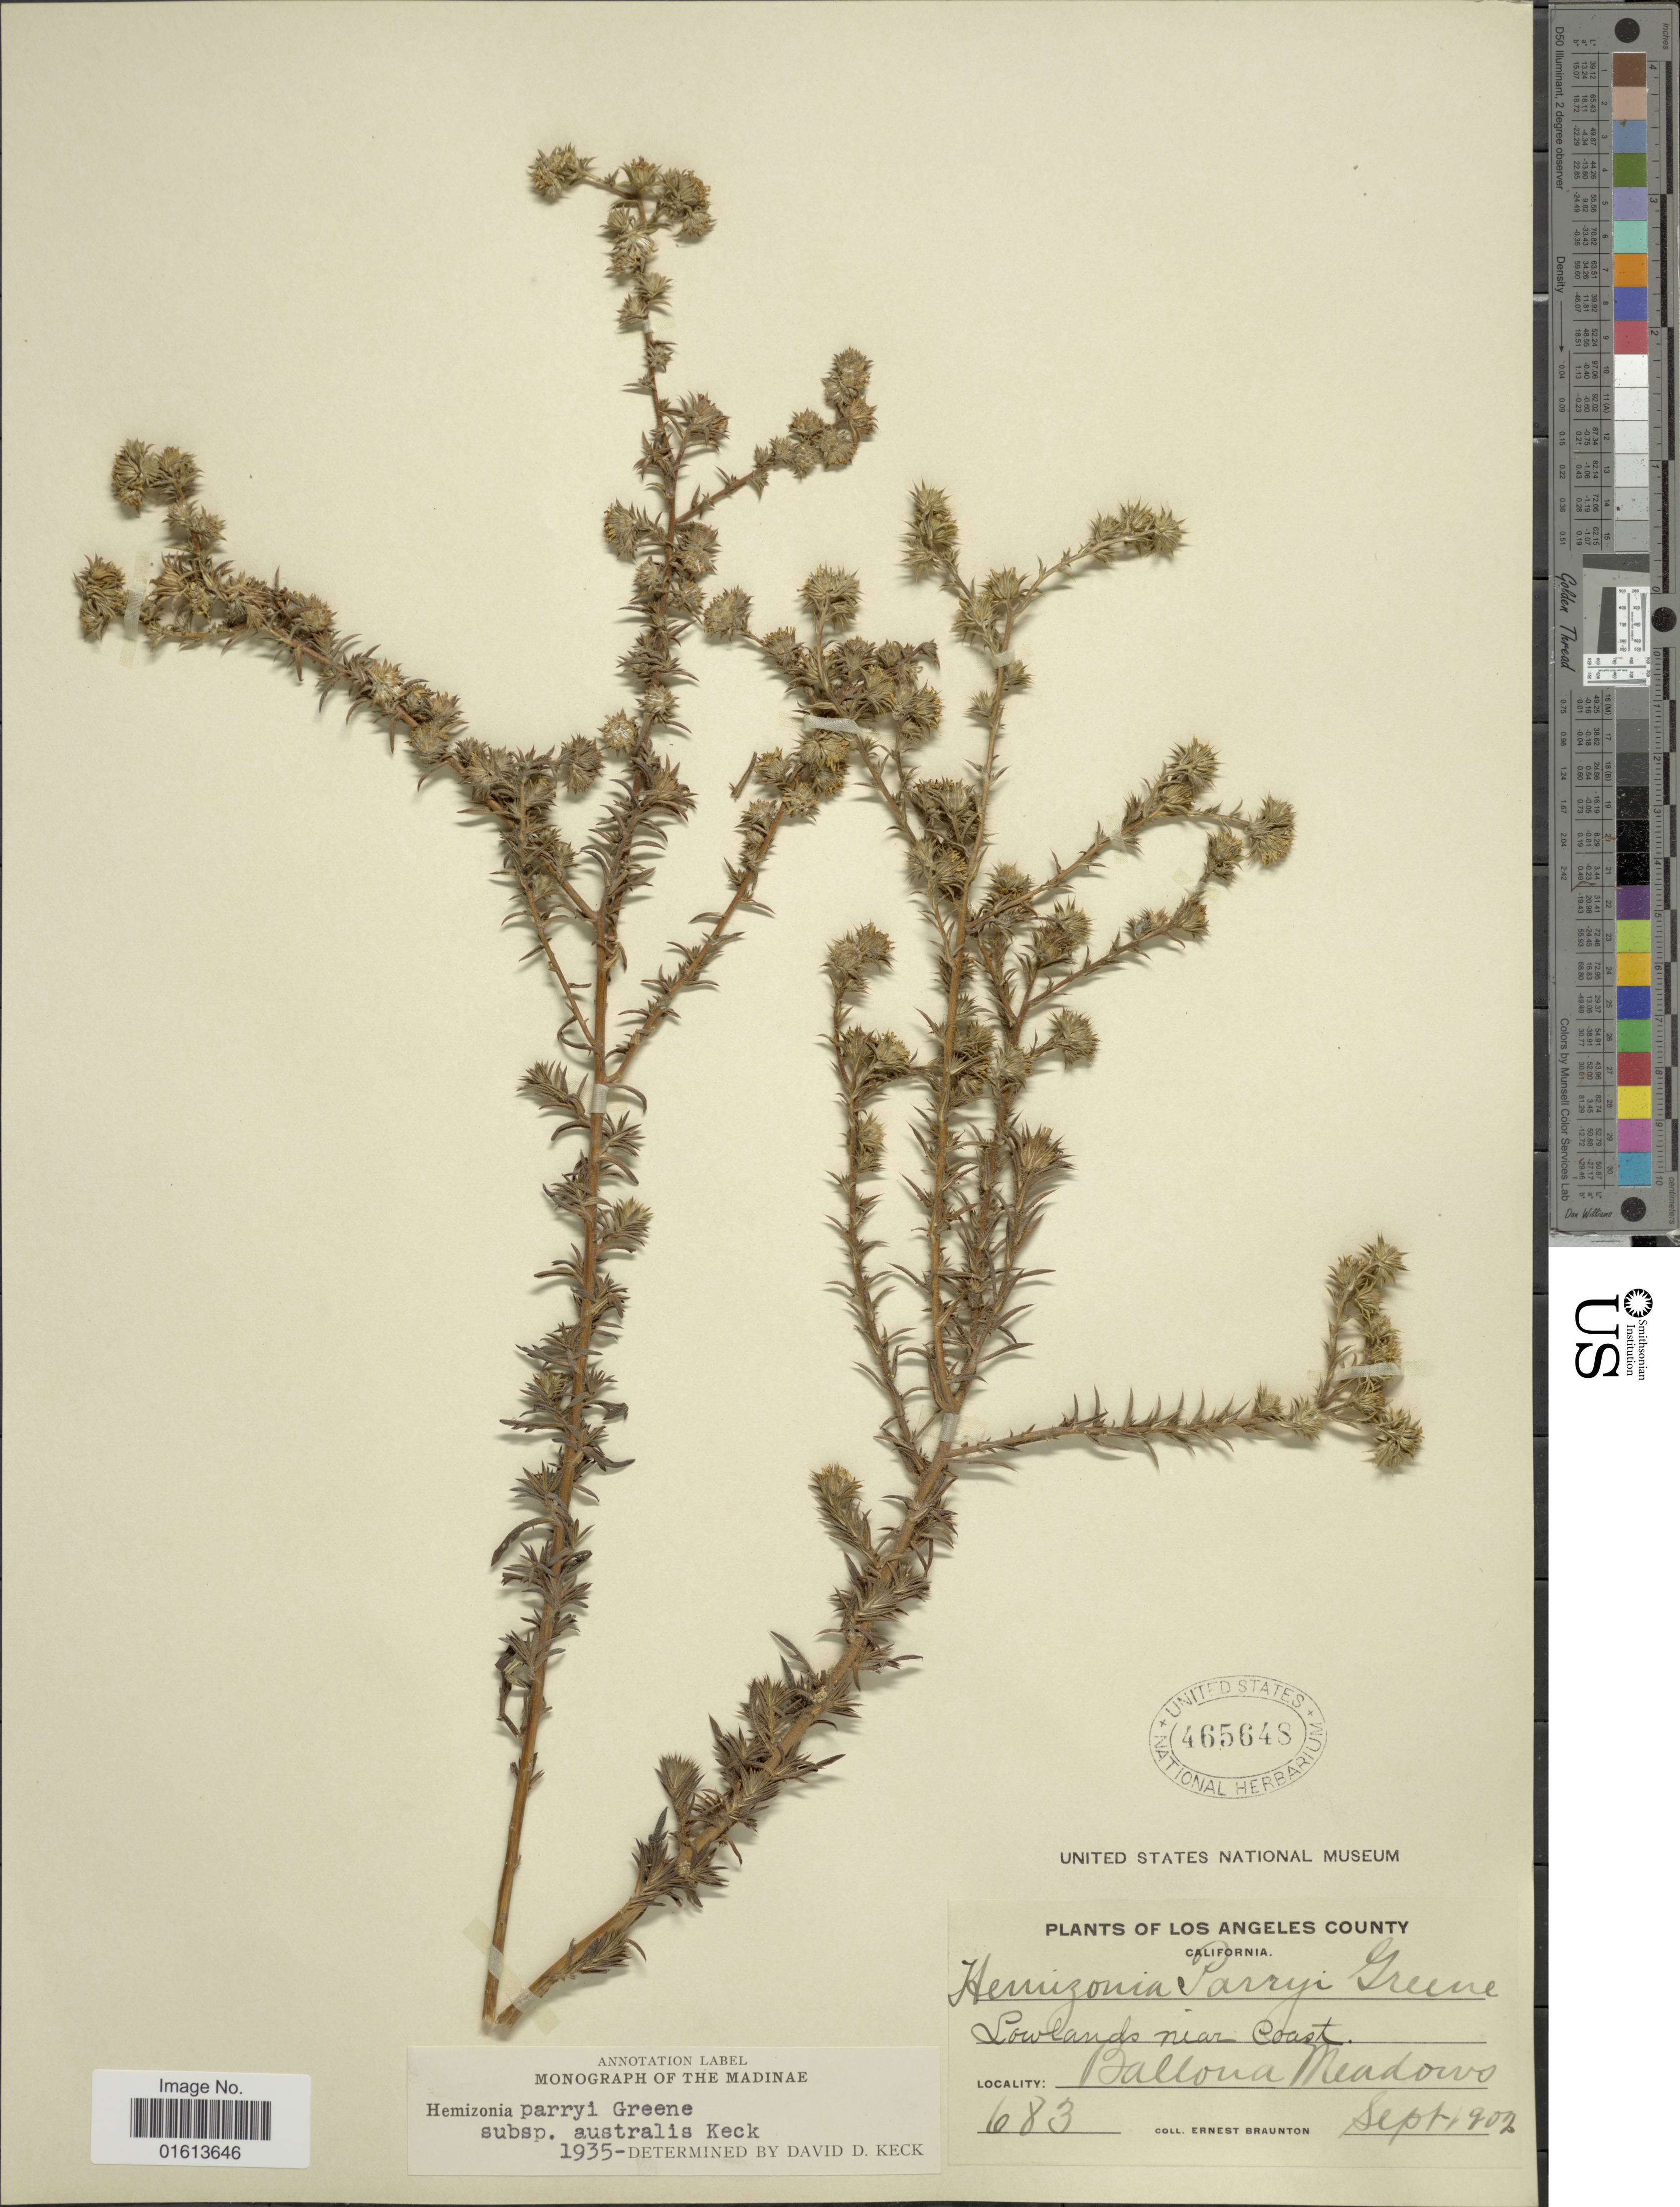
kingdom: Plantae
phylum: Tracheophyta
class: Magnoliopsida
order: Asterales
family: Asteraceae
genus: Centromadia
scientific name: Centromadia parryi subsp. australis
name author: (D.D. Keck) B.G. Baldwin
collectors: E. Braunton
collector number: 683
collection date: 1902-09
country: United States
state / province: California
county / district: Los Angeles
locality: Los Angeles County. California. Ballona Meadows. Lowlands near coast.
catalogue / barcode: US 465648